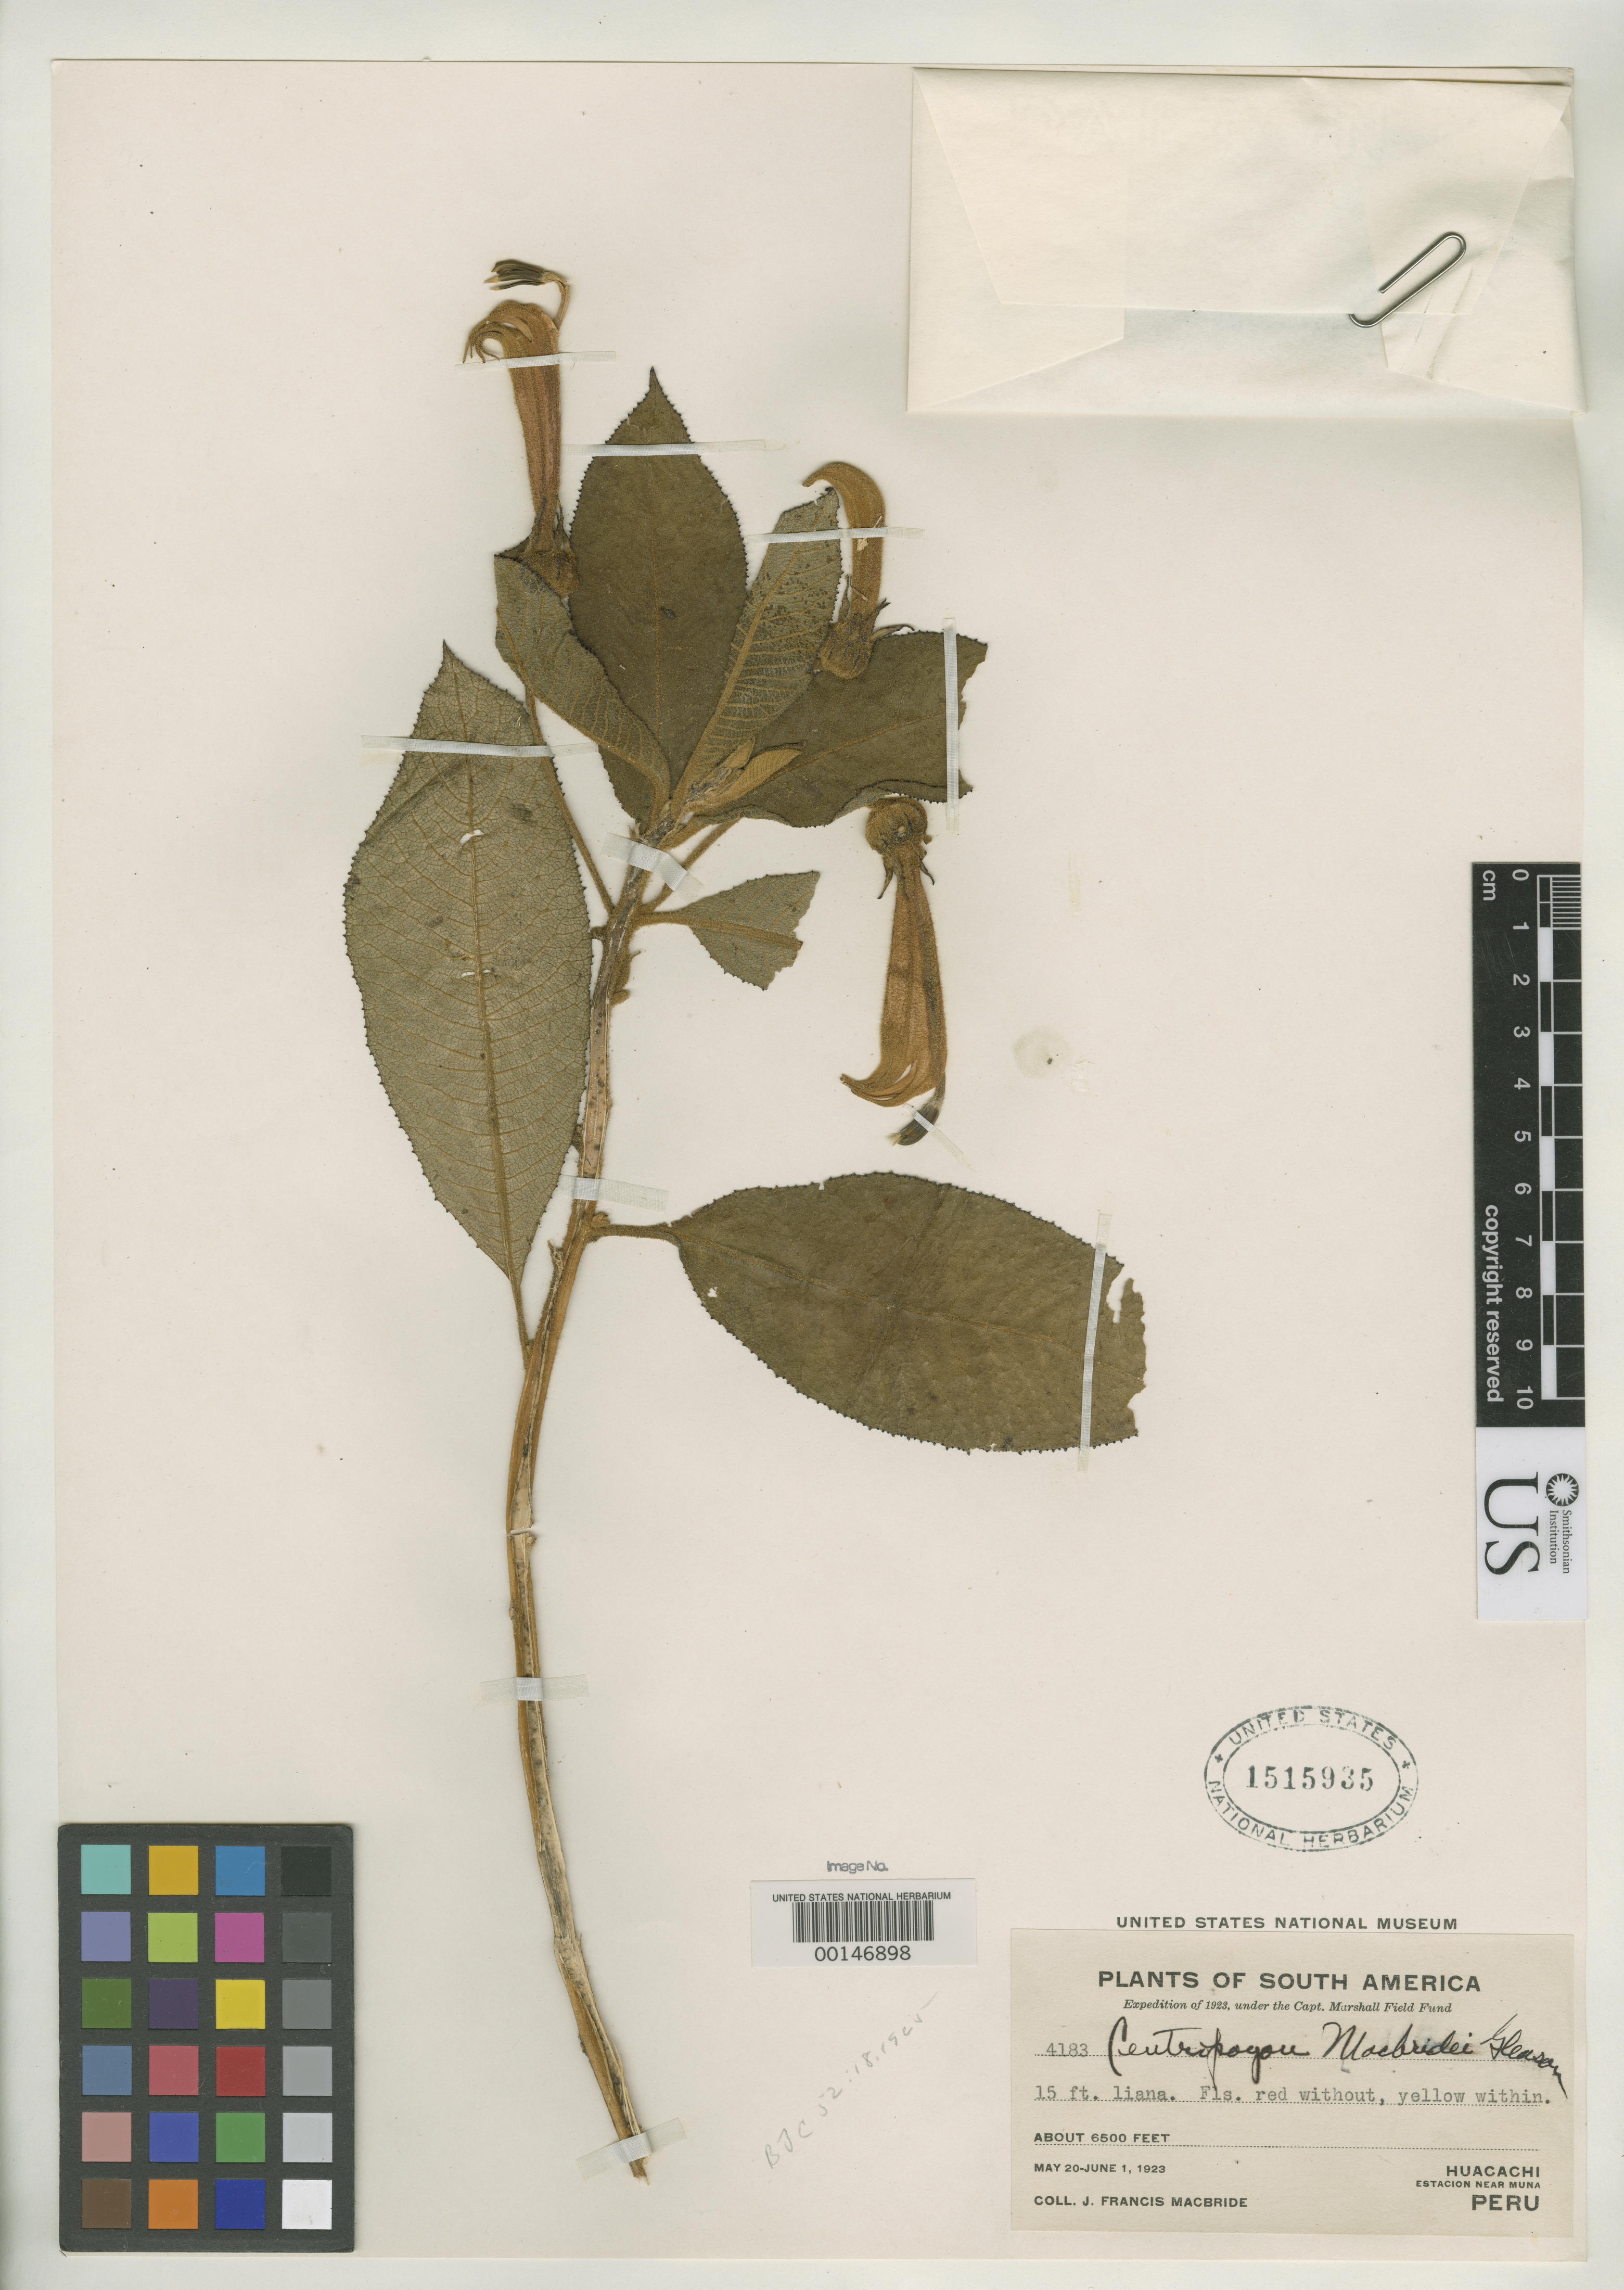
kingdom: Plantae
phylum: Tracheophyta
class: Magnoliopsida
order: Asterales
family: Campanulaceae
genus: Centropogon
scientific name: Centropogon macbridei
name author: Gleason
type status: Type Collection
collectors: J. F. Macbride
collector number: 4183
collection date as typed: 20 May 1923 to 01 Jun 1923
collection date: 1923-05-20/1923-06-01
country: Peru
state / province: Ancash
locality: Huacachi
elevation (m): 1981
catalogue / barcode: US 1515935